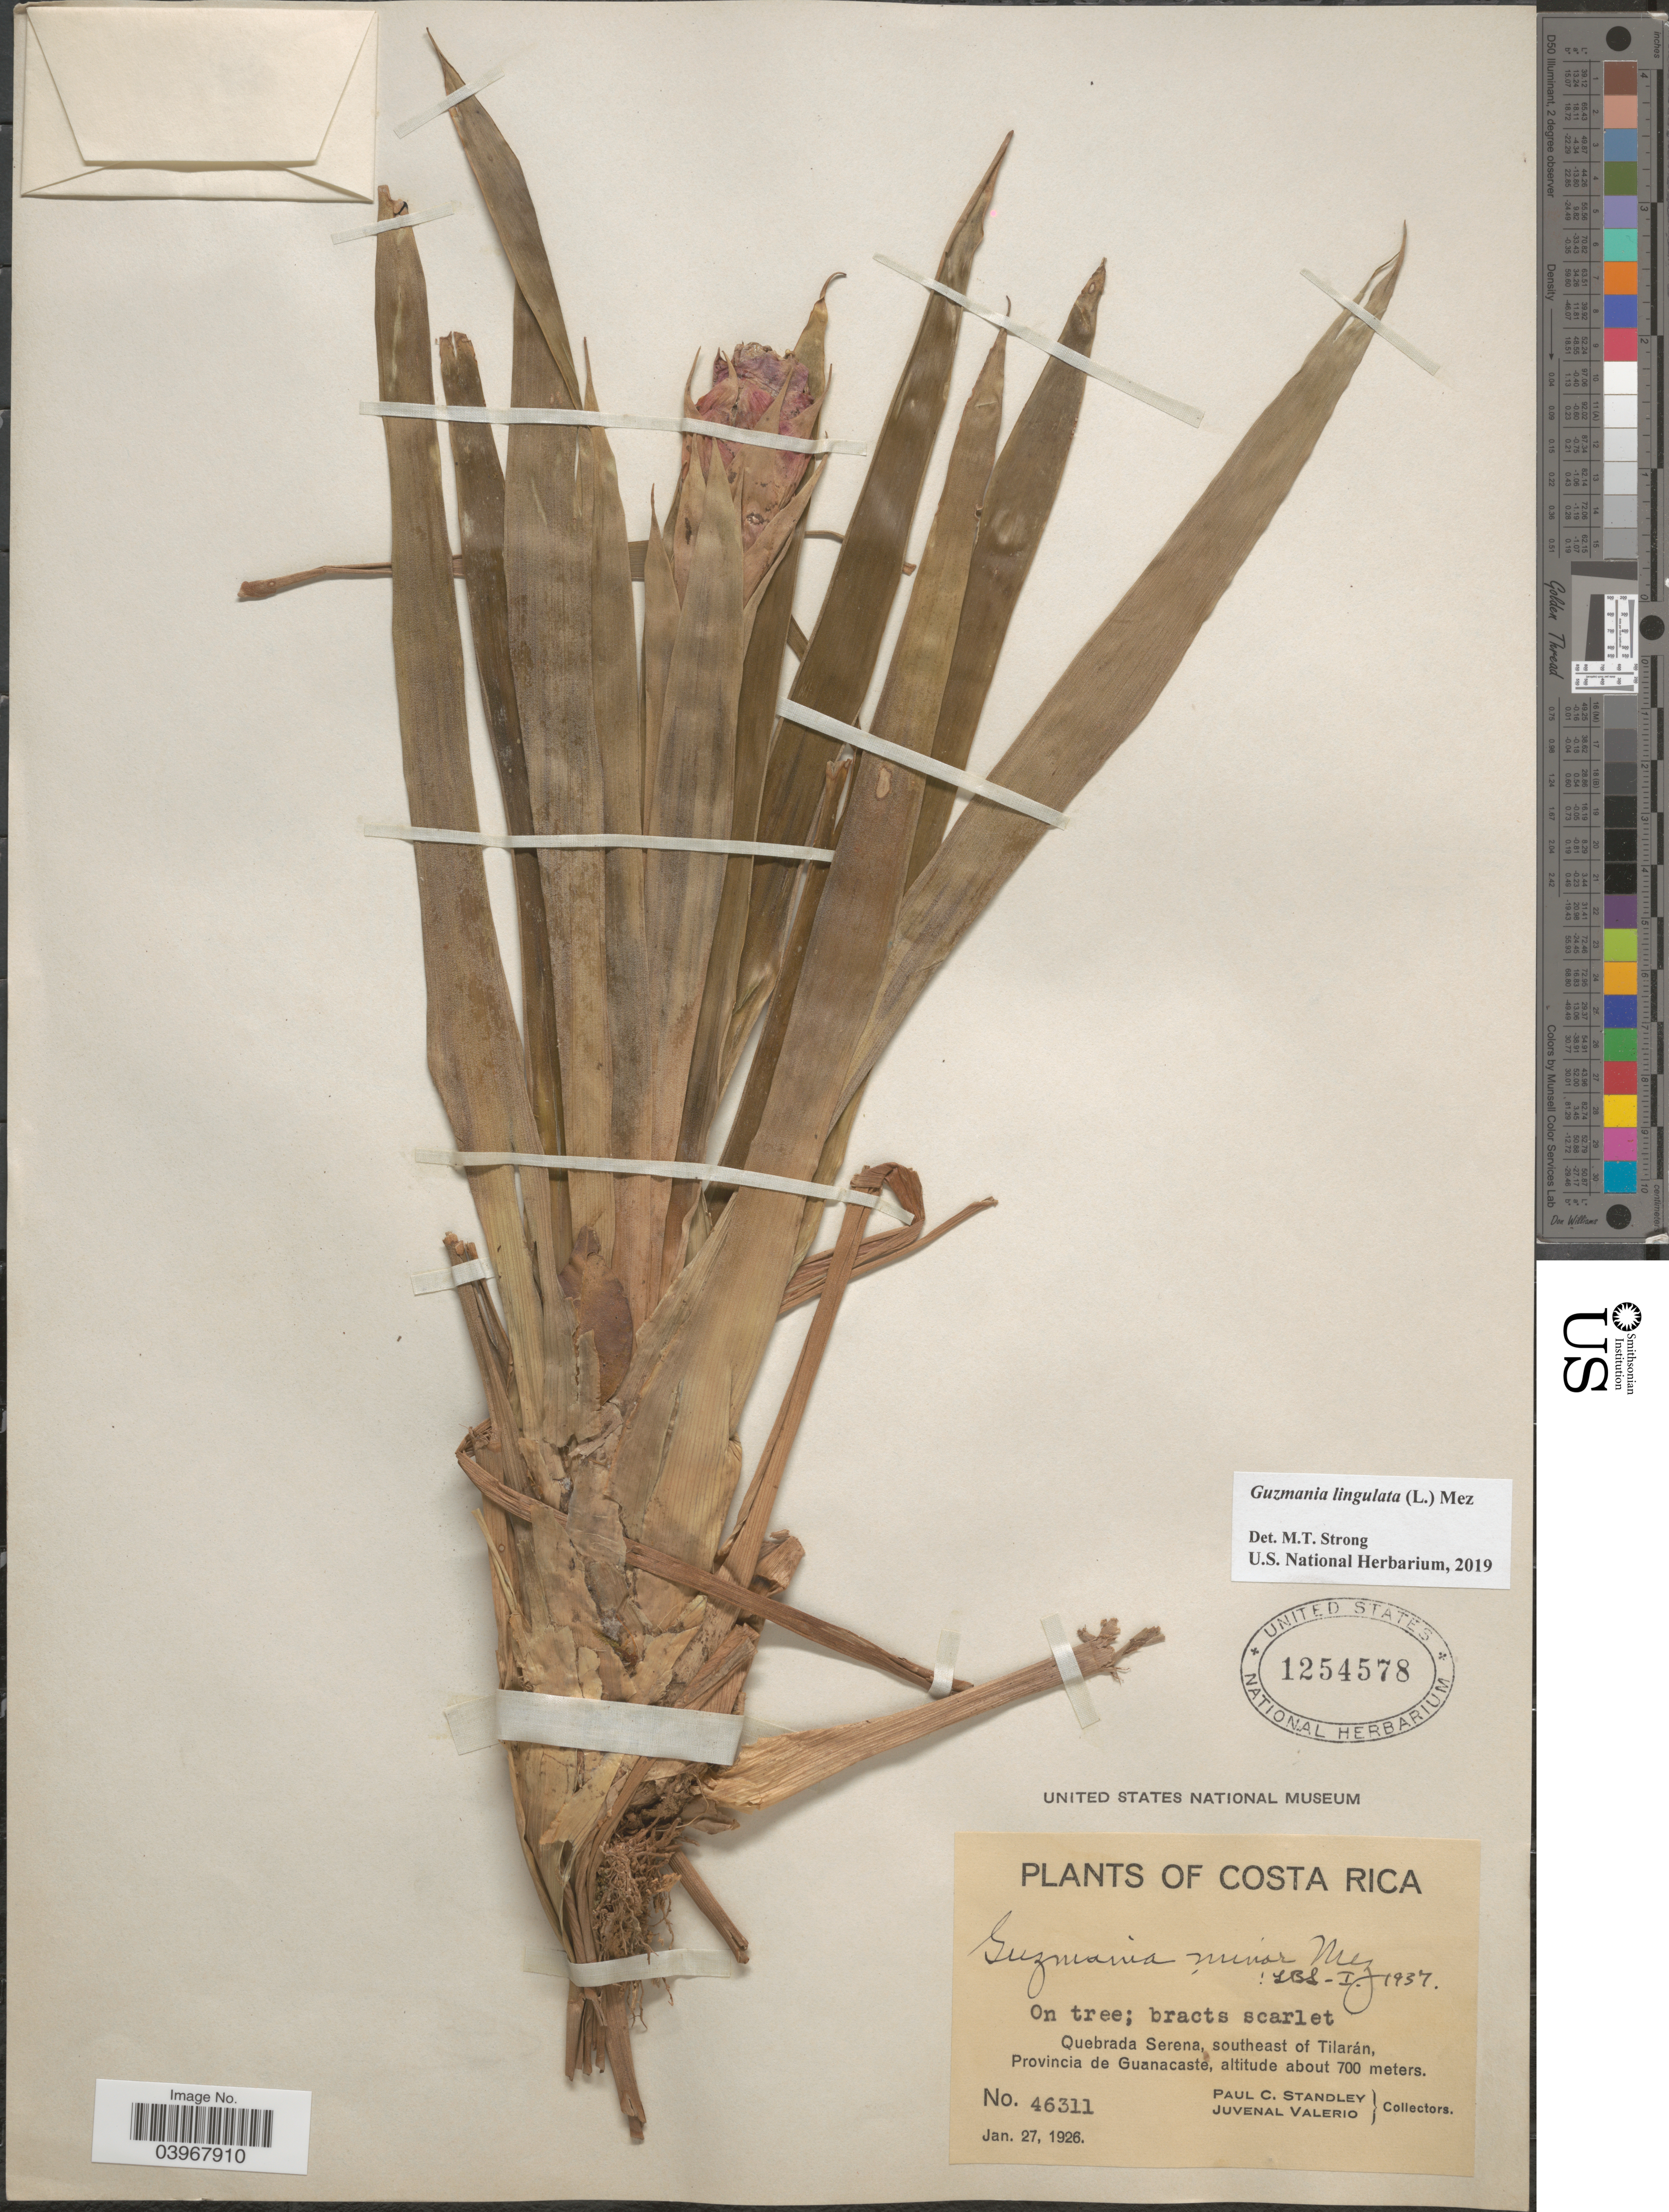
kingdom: Plantae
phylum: Tracheophyta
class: Liliopsida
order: Poales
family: Bromeliaceae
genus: Guzmania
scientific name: Guzmania lingulata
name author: (L.) Mez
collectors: P. C. Standley & J. Valerio R.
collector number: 46311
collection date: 1926-01-27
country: Costa Rica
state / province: Guanacaste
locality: Quebrada Serena, southeast of Tilarán.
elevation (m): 700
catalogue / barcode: US 1254578